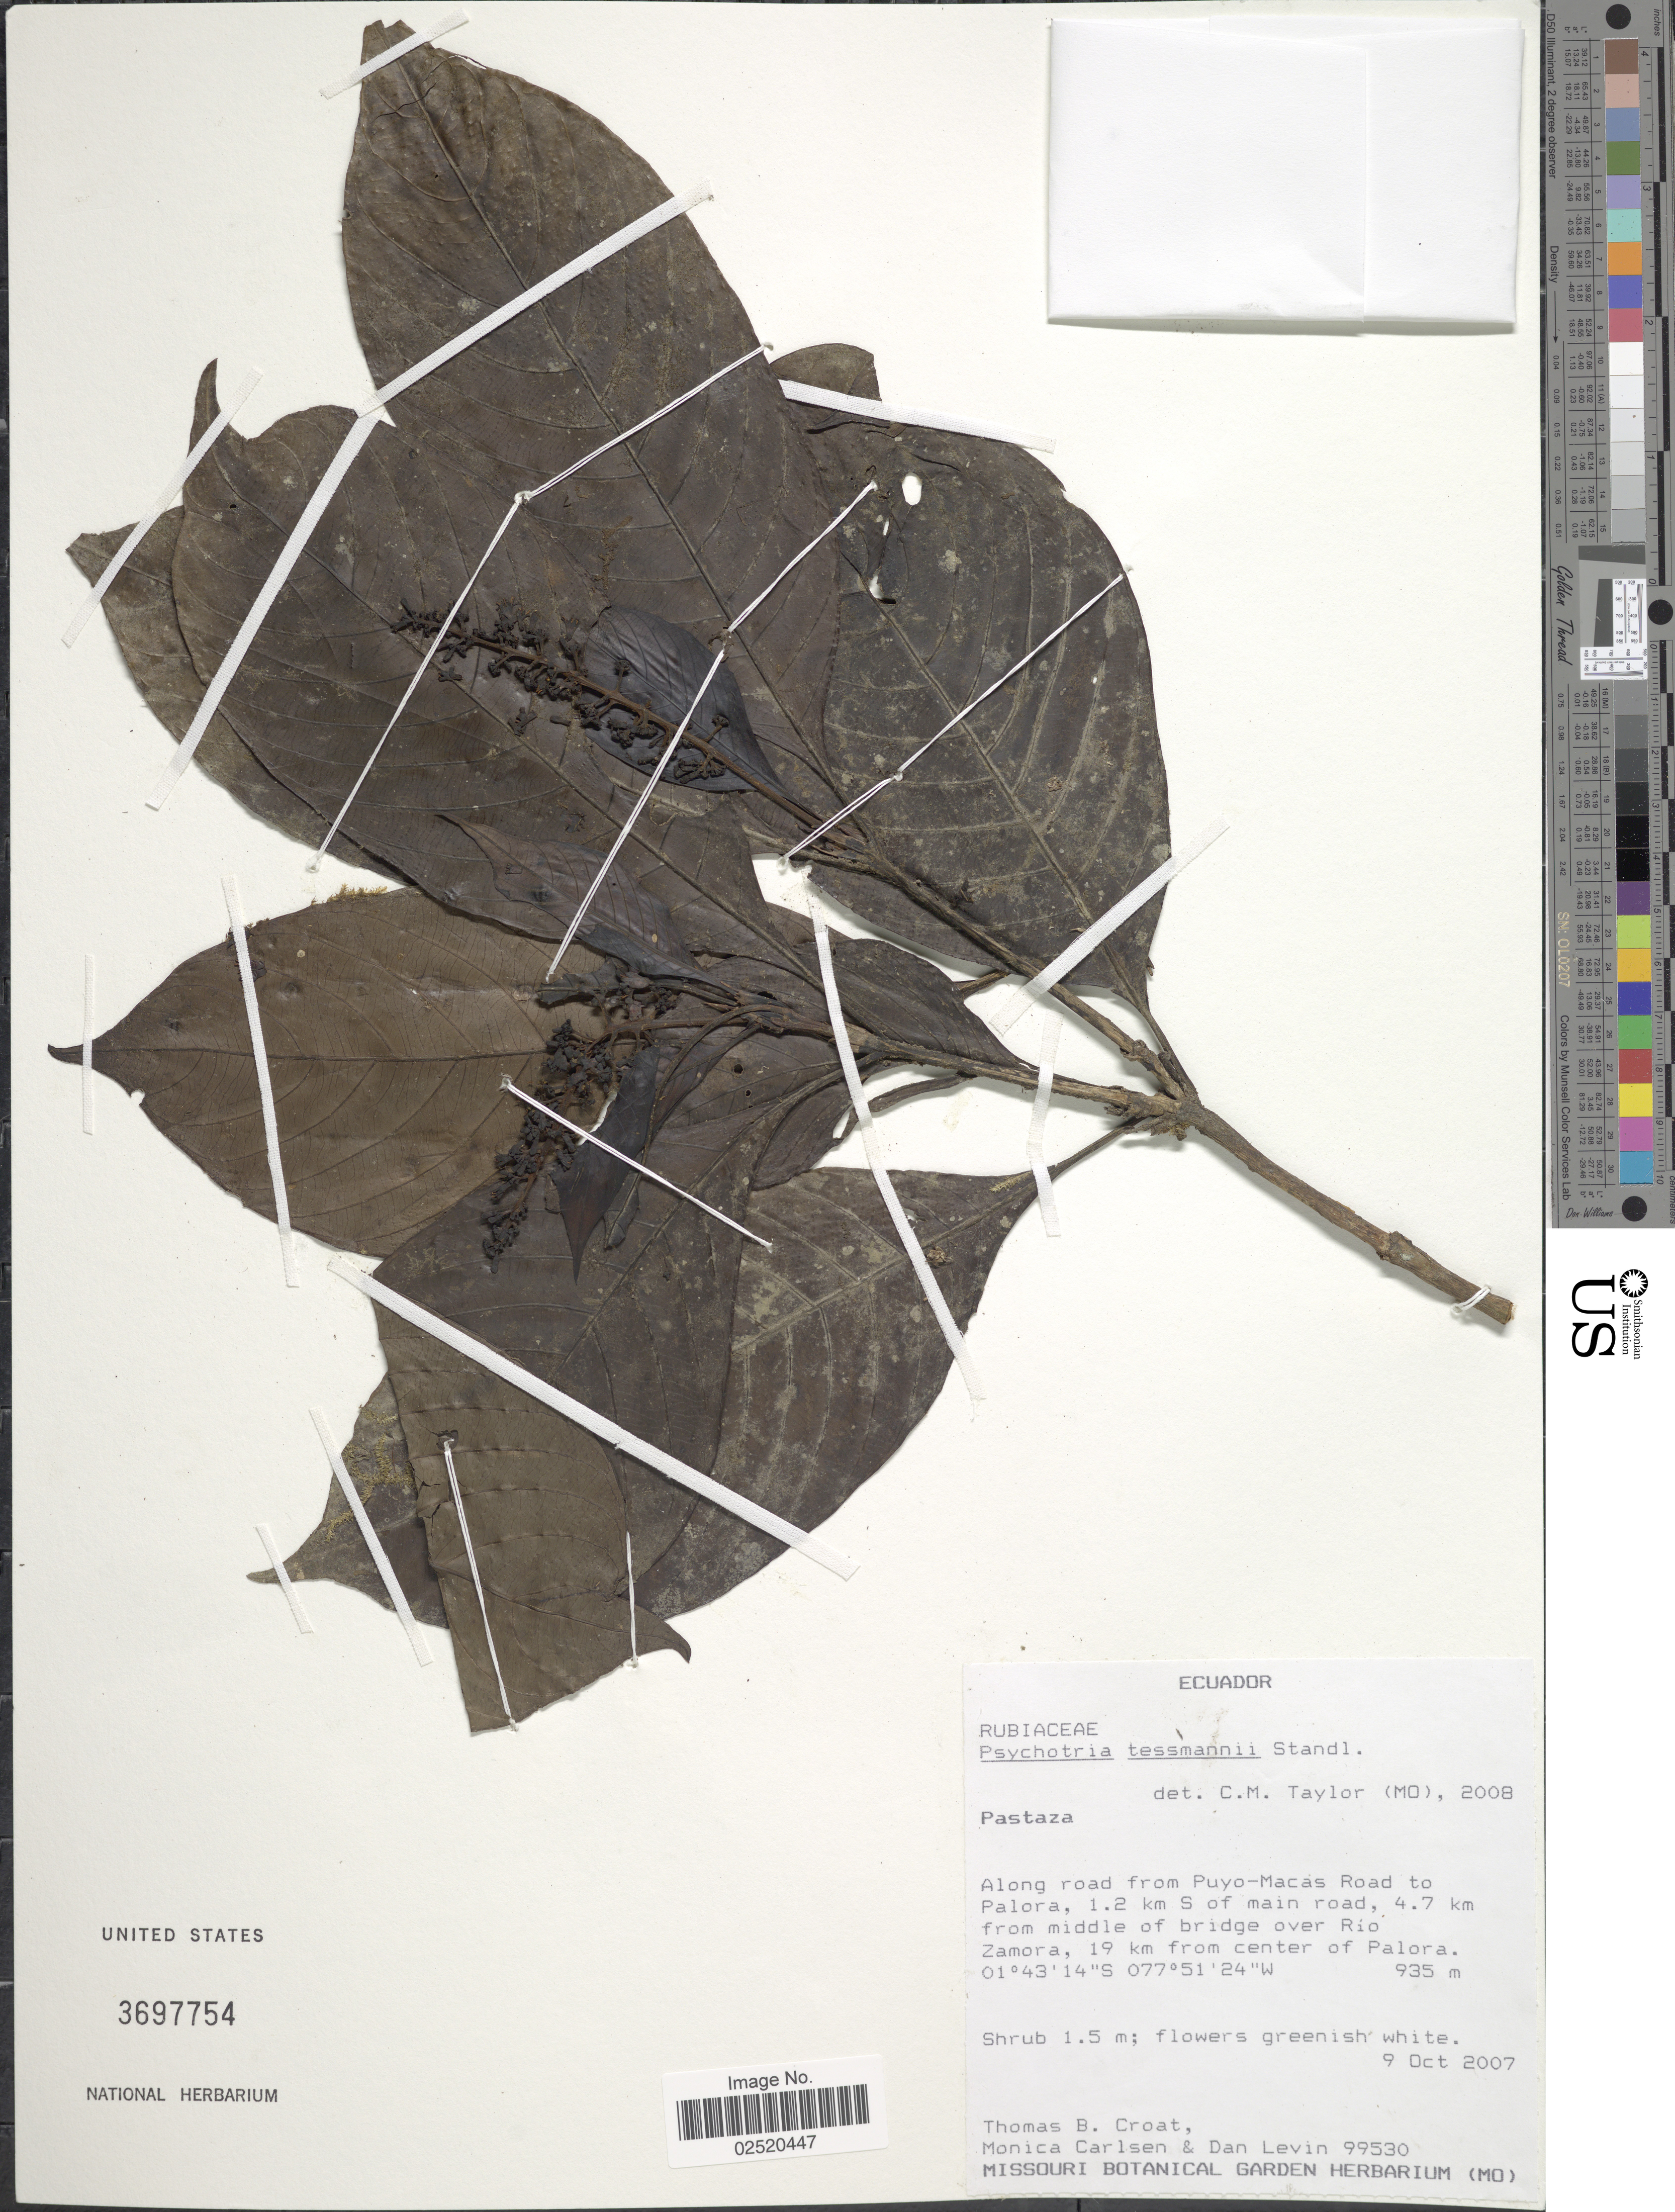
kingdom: Plantae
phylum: Tracheophyta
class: Magnoliopsida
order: Gentianales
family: Rubiaceae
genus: Psychotria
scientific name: Psychotria tessmannii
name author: Standl.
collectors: T. B. Croat, M. M. Carlsen & D. Levin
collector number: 99530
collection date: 2007-10-09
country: Ecuador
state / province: Pastaza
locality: Along road from Puyo-Macas Road to Palora. 1.2 km S of main road, 4.7 km from middle of bridge over Río Zamora, 19 km from center of Palora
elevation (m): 935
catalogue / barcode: US 3697754